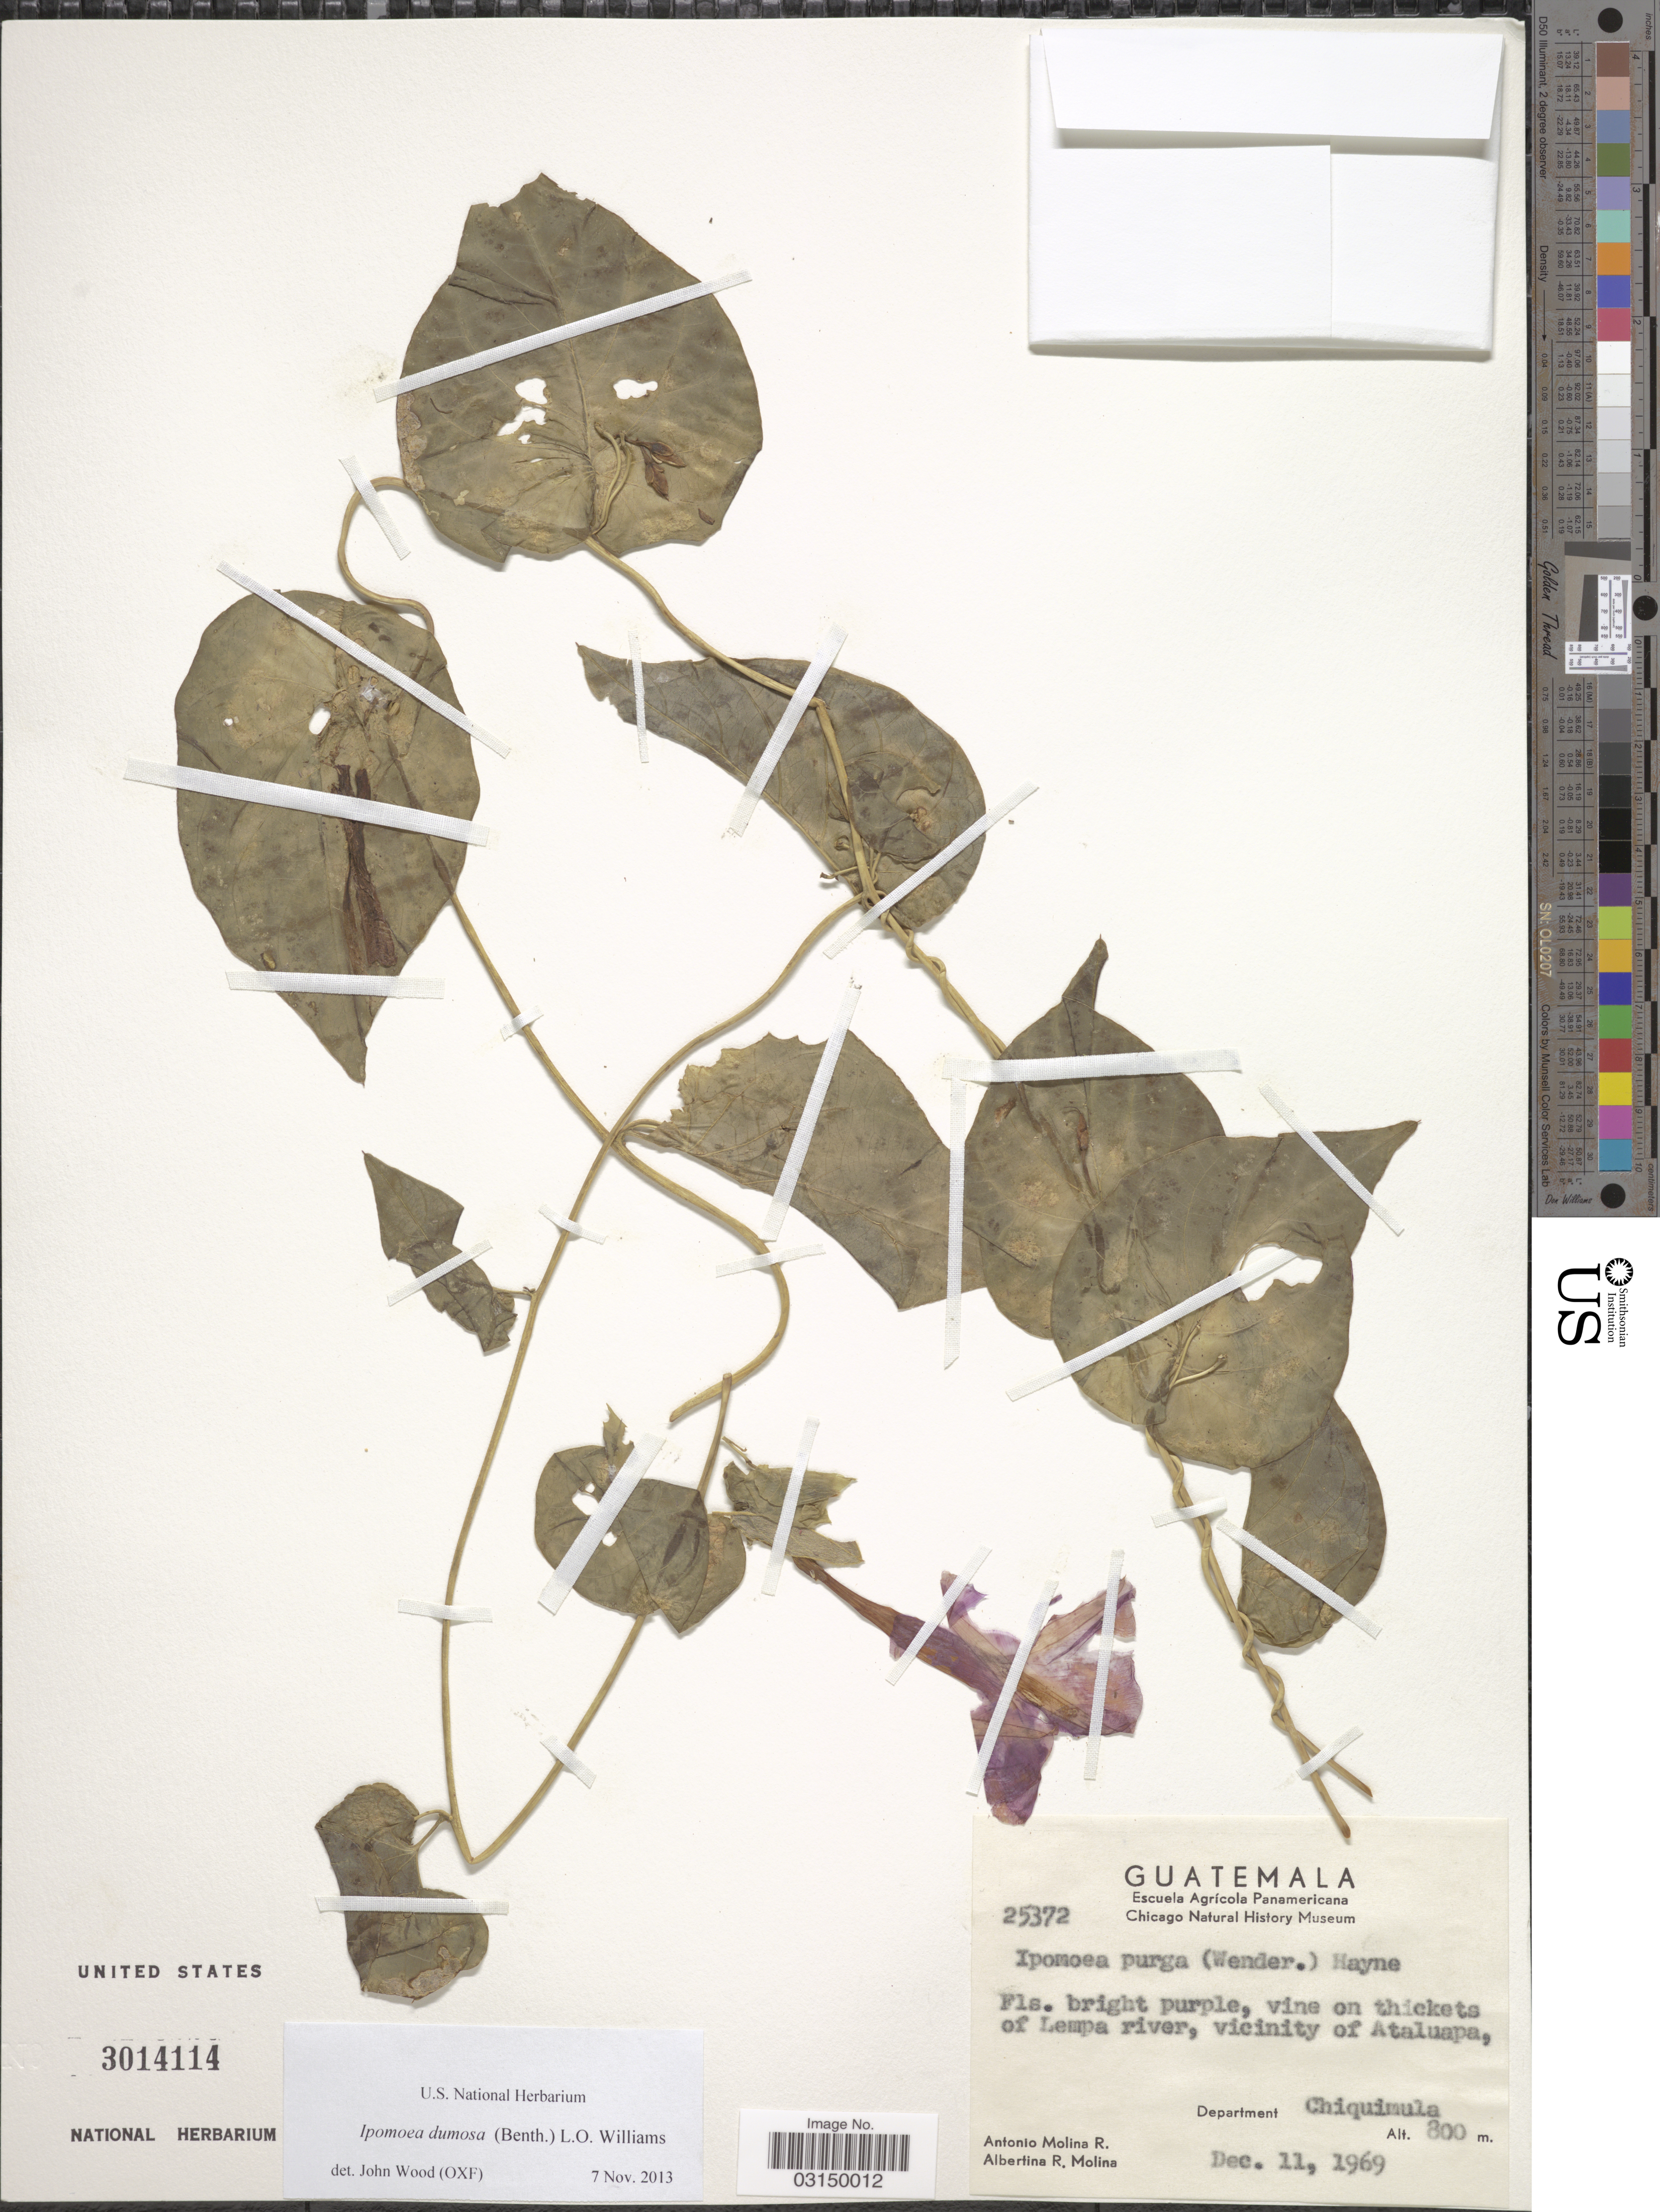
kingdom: Plantae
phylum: Tracheophyta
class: Magnoliopsida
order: Solanales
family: Convolvulaceae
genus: Ipomoea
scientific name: Ipomoea dumosa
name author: (Benth.) L.O. Williams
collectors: A. Molina R. & A. R. Molina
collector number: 25372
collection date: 1969-12-11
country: Guatemala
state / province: Chiquimula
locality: Vine on thickets of Lempa river, vicinity of Ataluapa, Department Chiquimula.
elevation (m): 800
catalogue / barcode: US 3014114